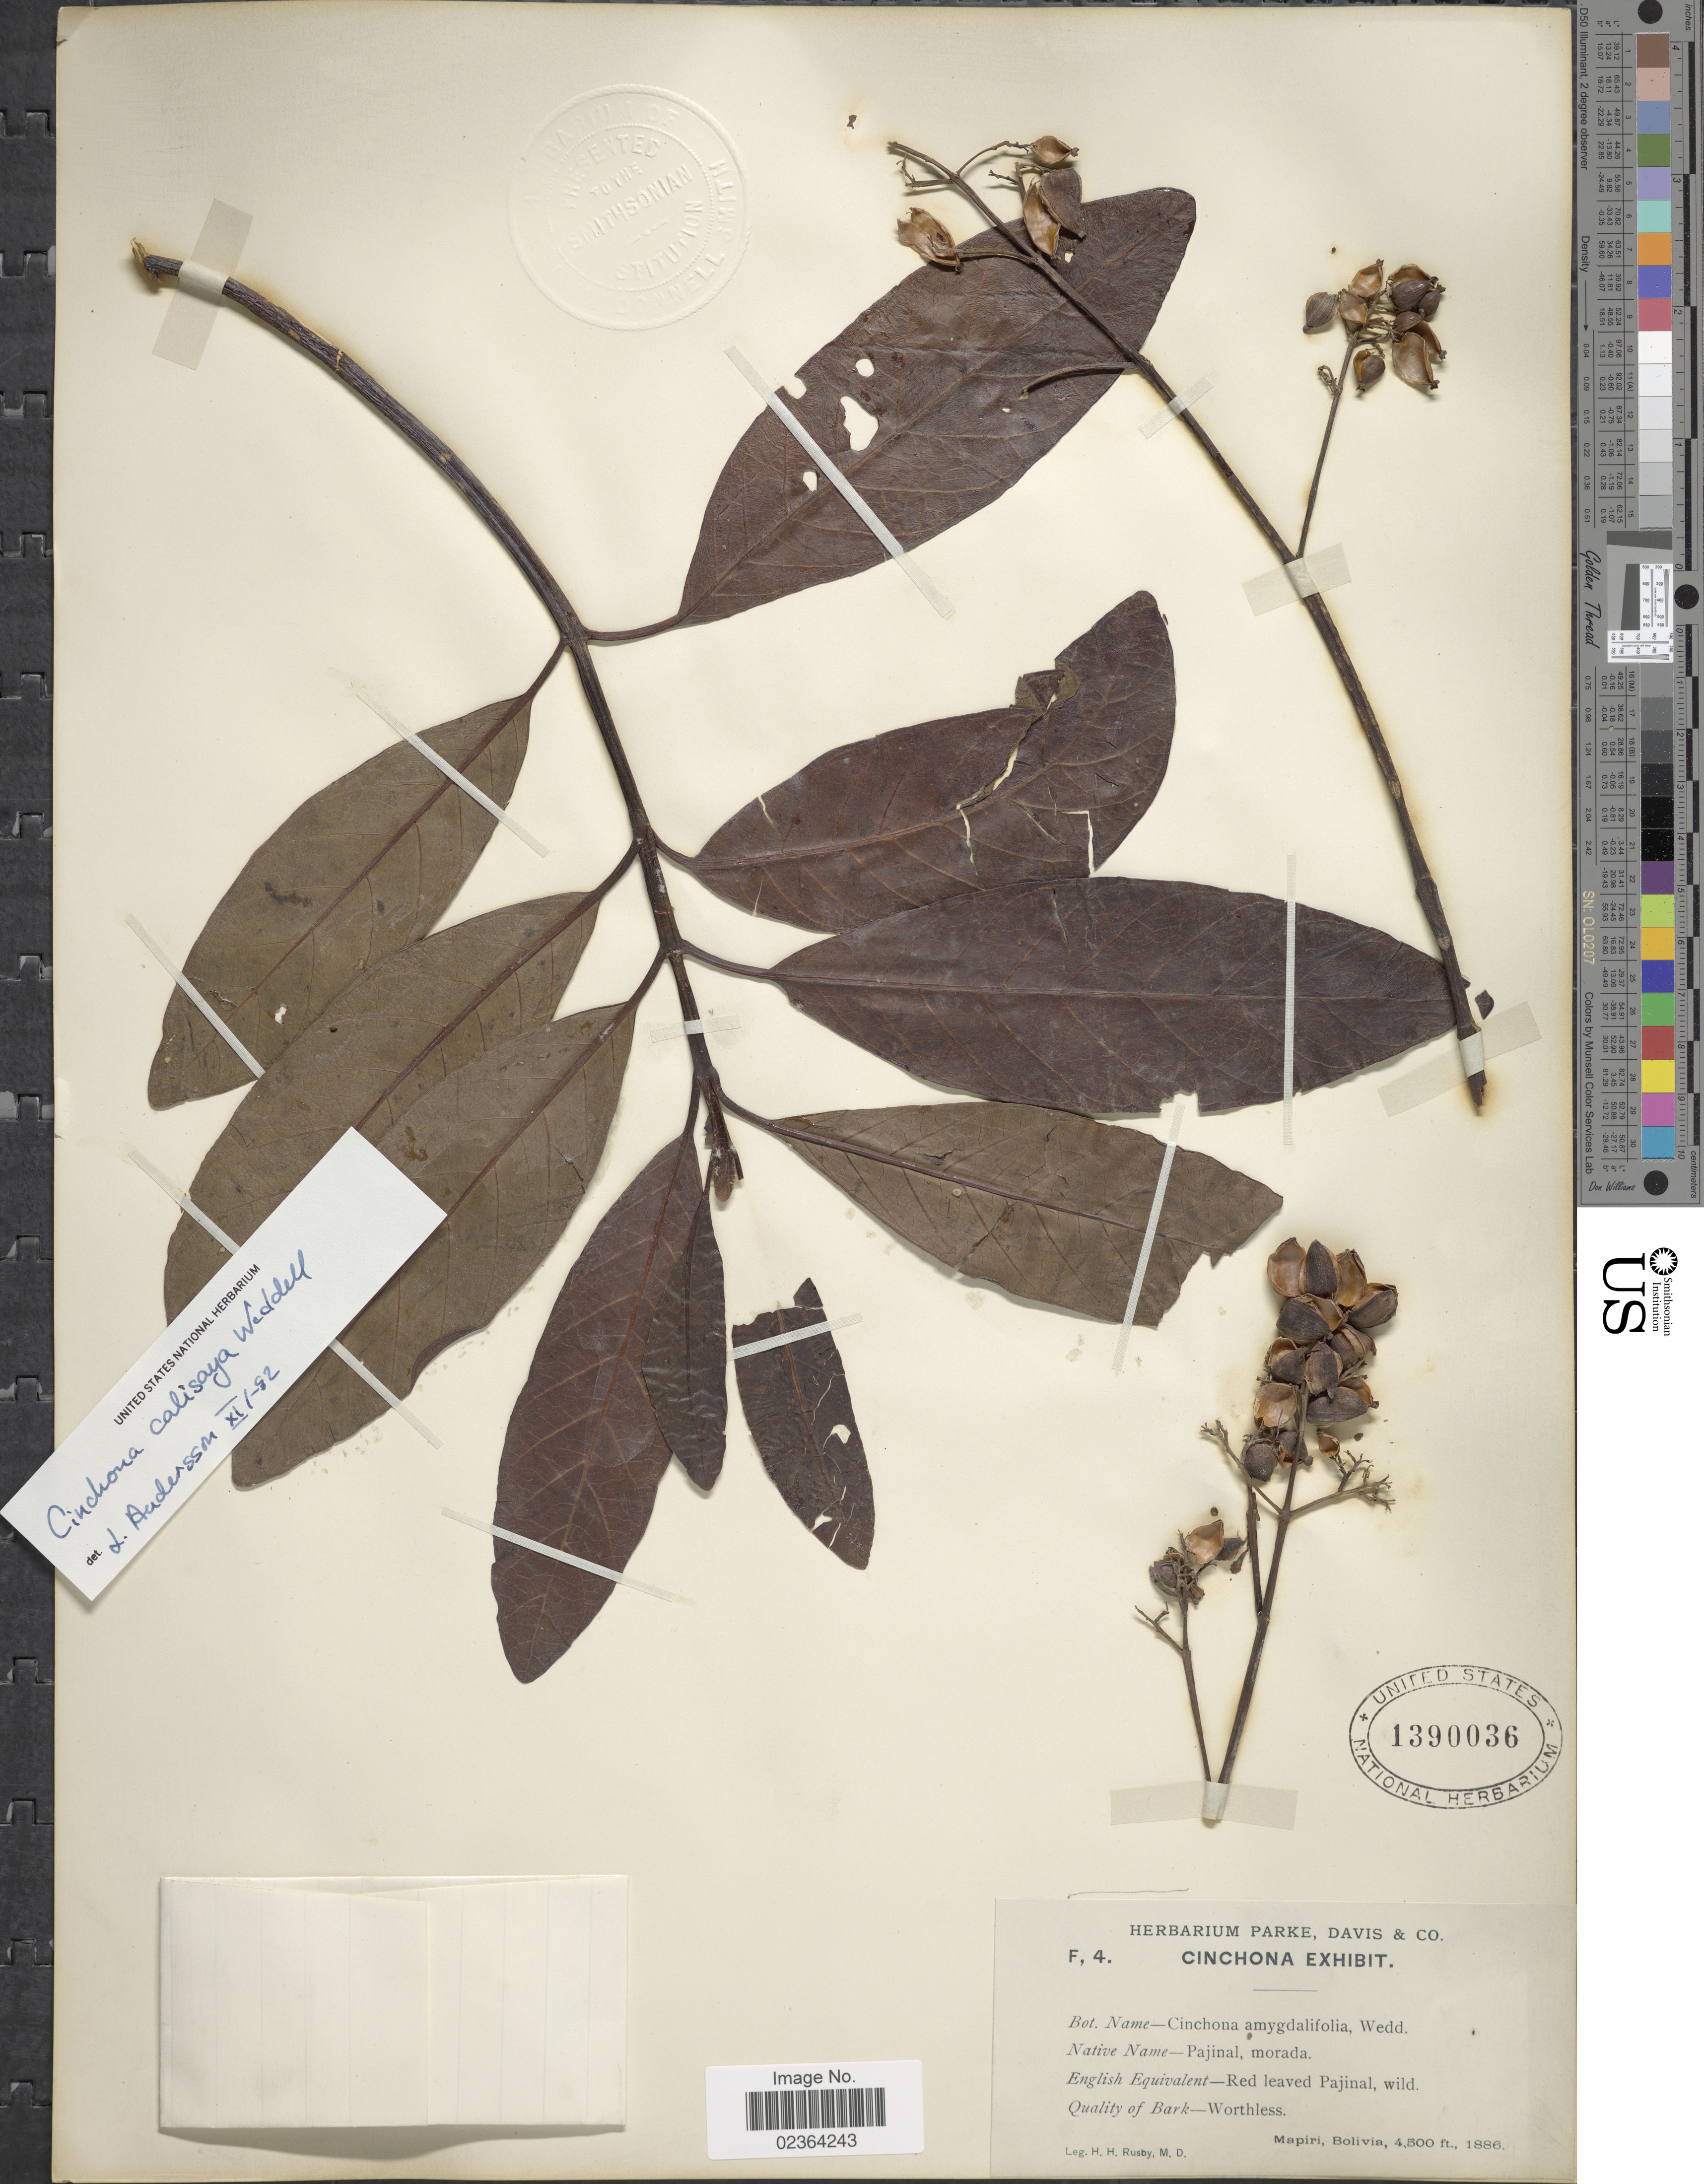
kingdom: Plantae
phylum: Tracheophyta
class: Magnoliopsida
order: Gentianales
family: Rubiaceae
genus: Cinchona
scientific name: Cinchona calisaya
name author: Wedd.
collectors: H. H. Rusby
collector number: F, 4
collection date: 1886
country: Bolivia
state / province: La Páz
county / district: Larecaja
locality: Mapiri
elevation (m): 1372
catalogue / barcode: US 1390036